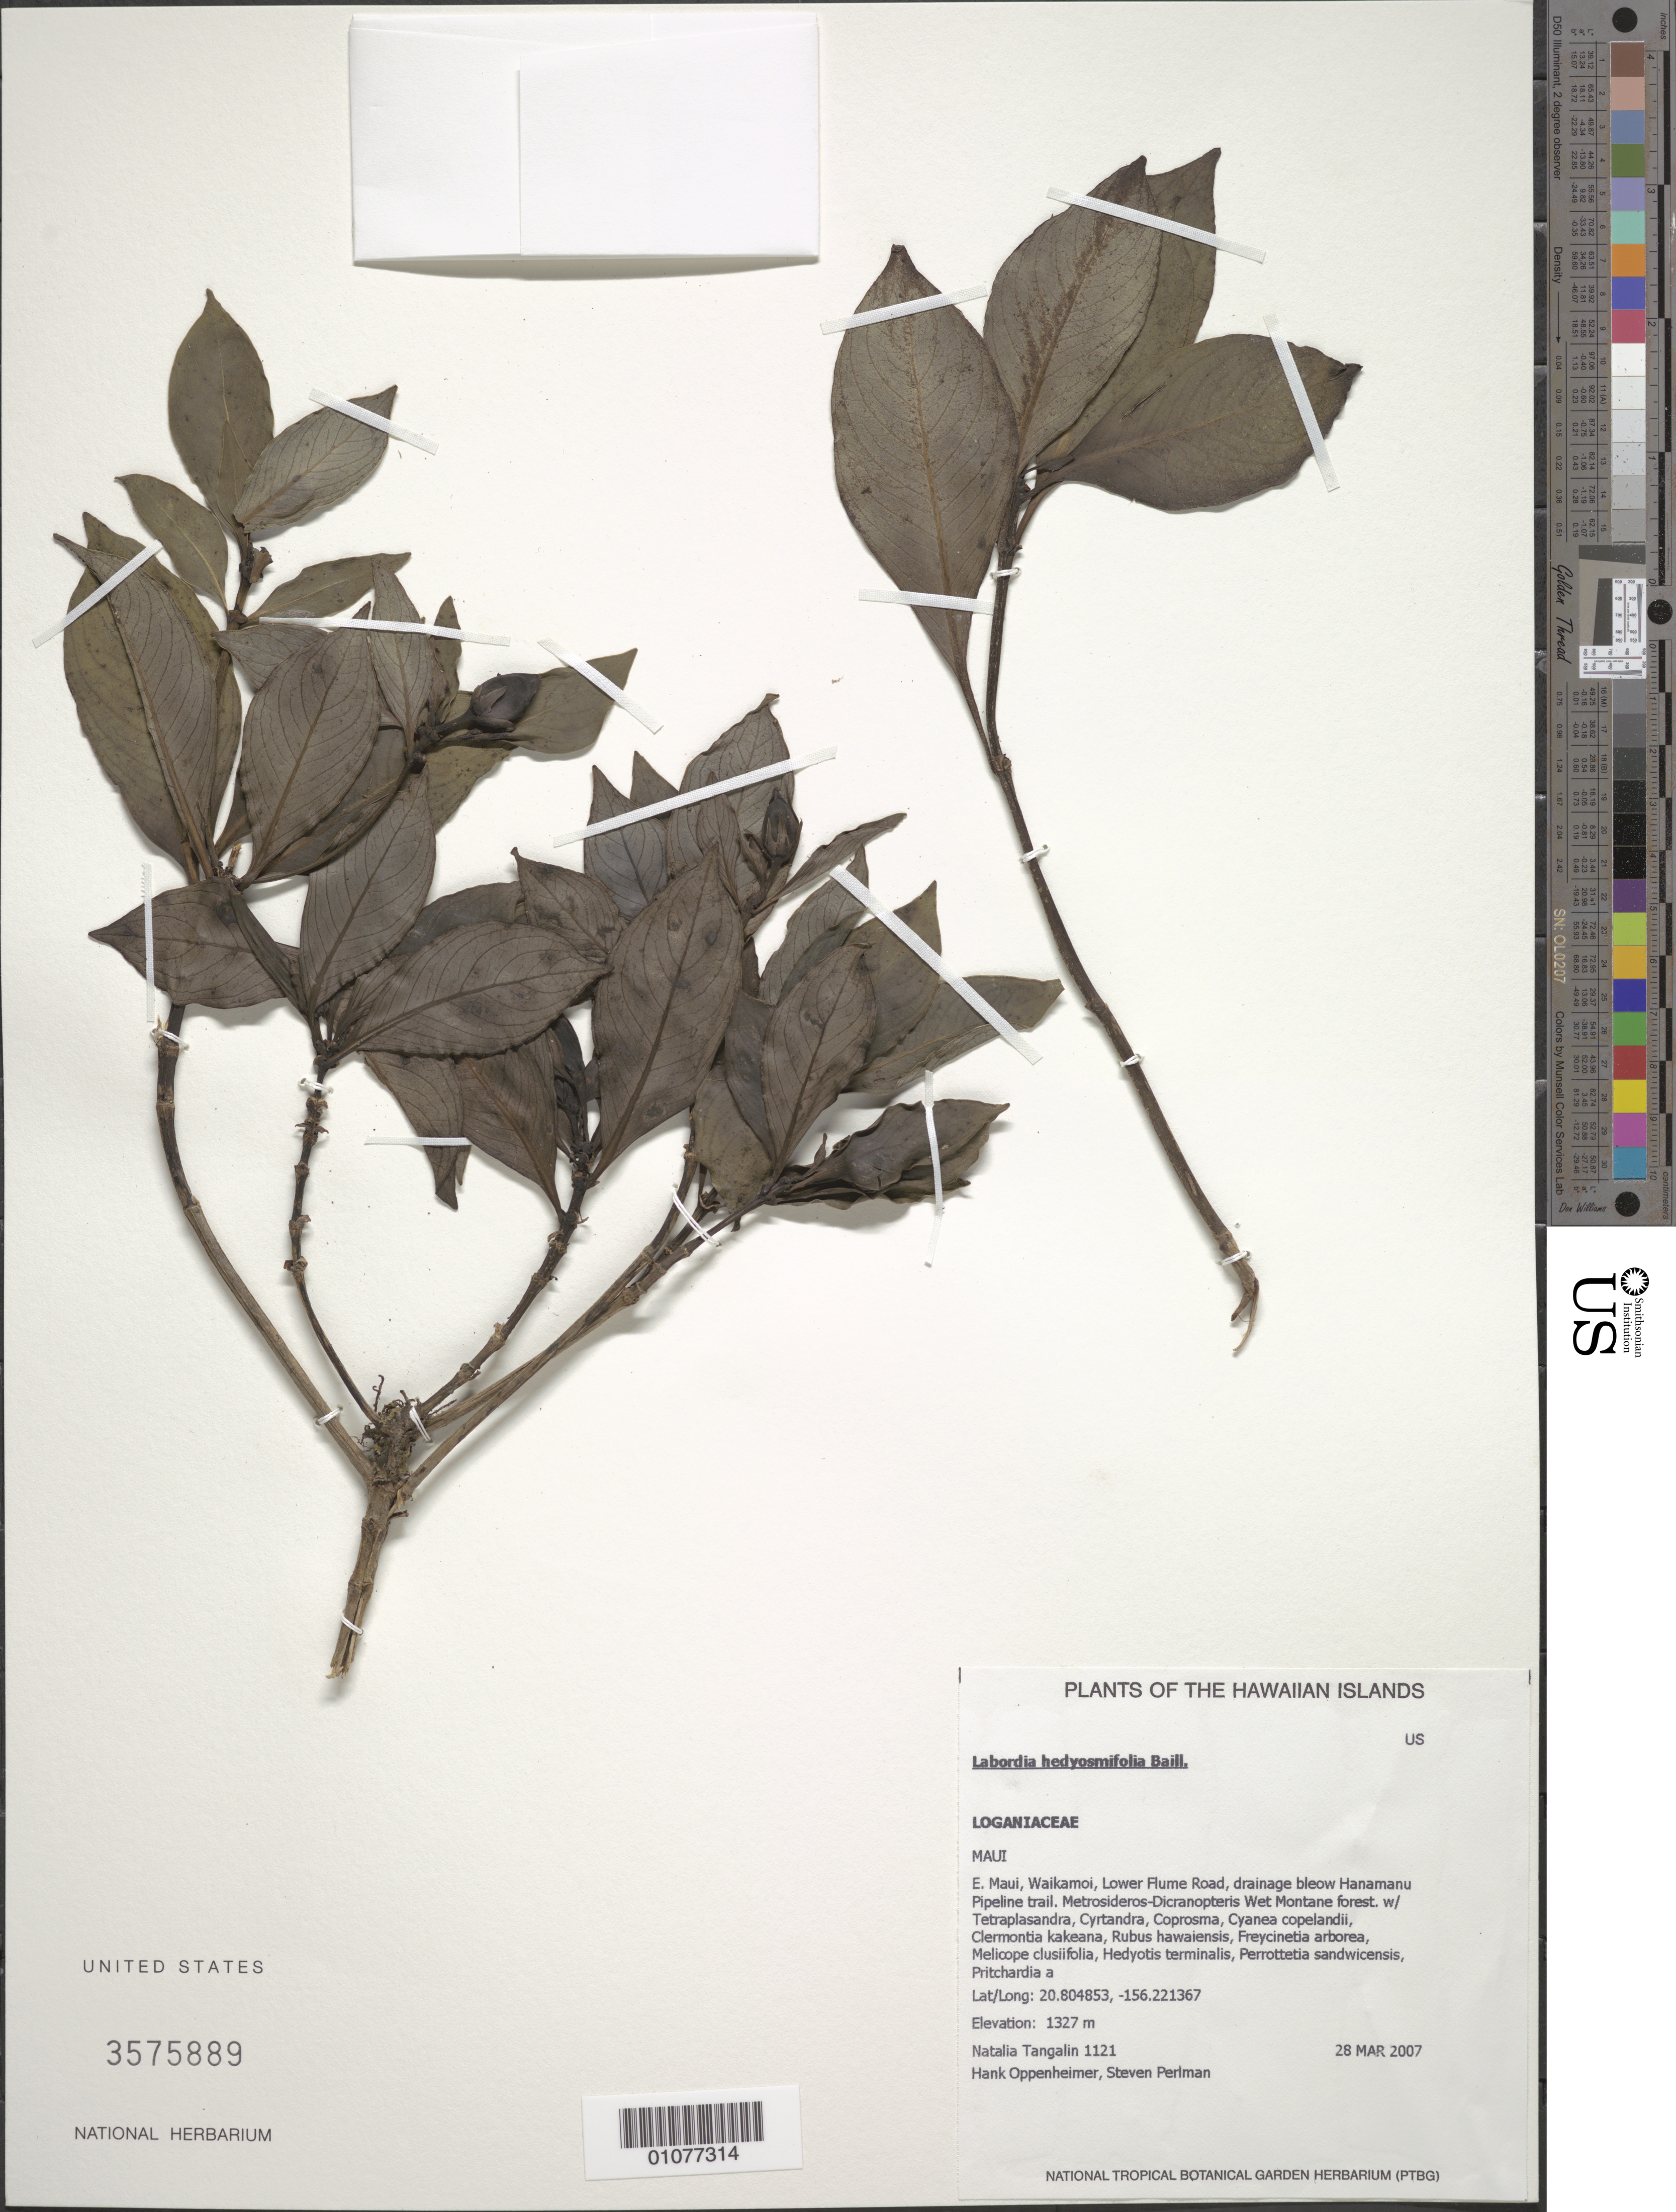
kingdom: Plantae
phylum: Tracheophyta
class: Magnoliopsida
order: Gentianales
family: Loganiaceae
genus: Geniostoma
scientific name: Geniostoma hedyosmifolium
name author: (Baill.) Byng & Christenh.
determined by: Wagner, W. L., (BOT), Smithsonian Institution - National Museum of Natural History (UNITED STATES)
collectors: N. Tangalin, H. Oppenheimer & S. P. Perlman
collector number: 1121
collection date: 2007-03-28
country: United States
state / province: Hawaii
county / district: Maui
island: Maui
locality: E Maui, Waikamoi, Lower Flume Road, drainage below Hanamanu Pipeline Trail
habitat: wet montane forest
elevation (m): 1327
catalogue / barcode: US 3575889